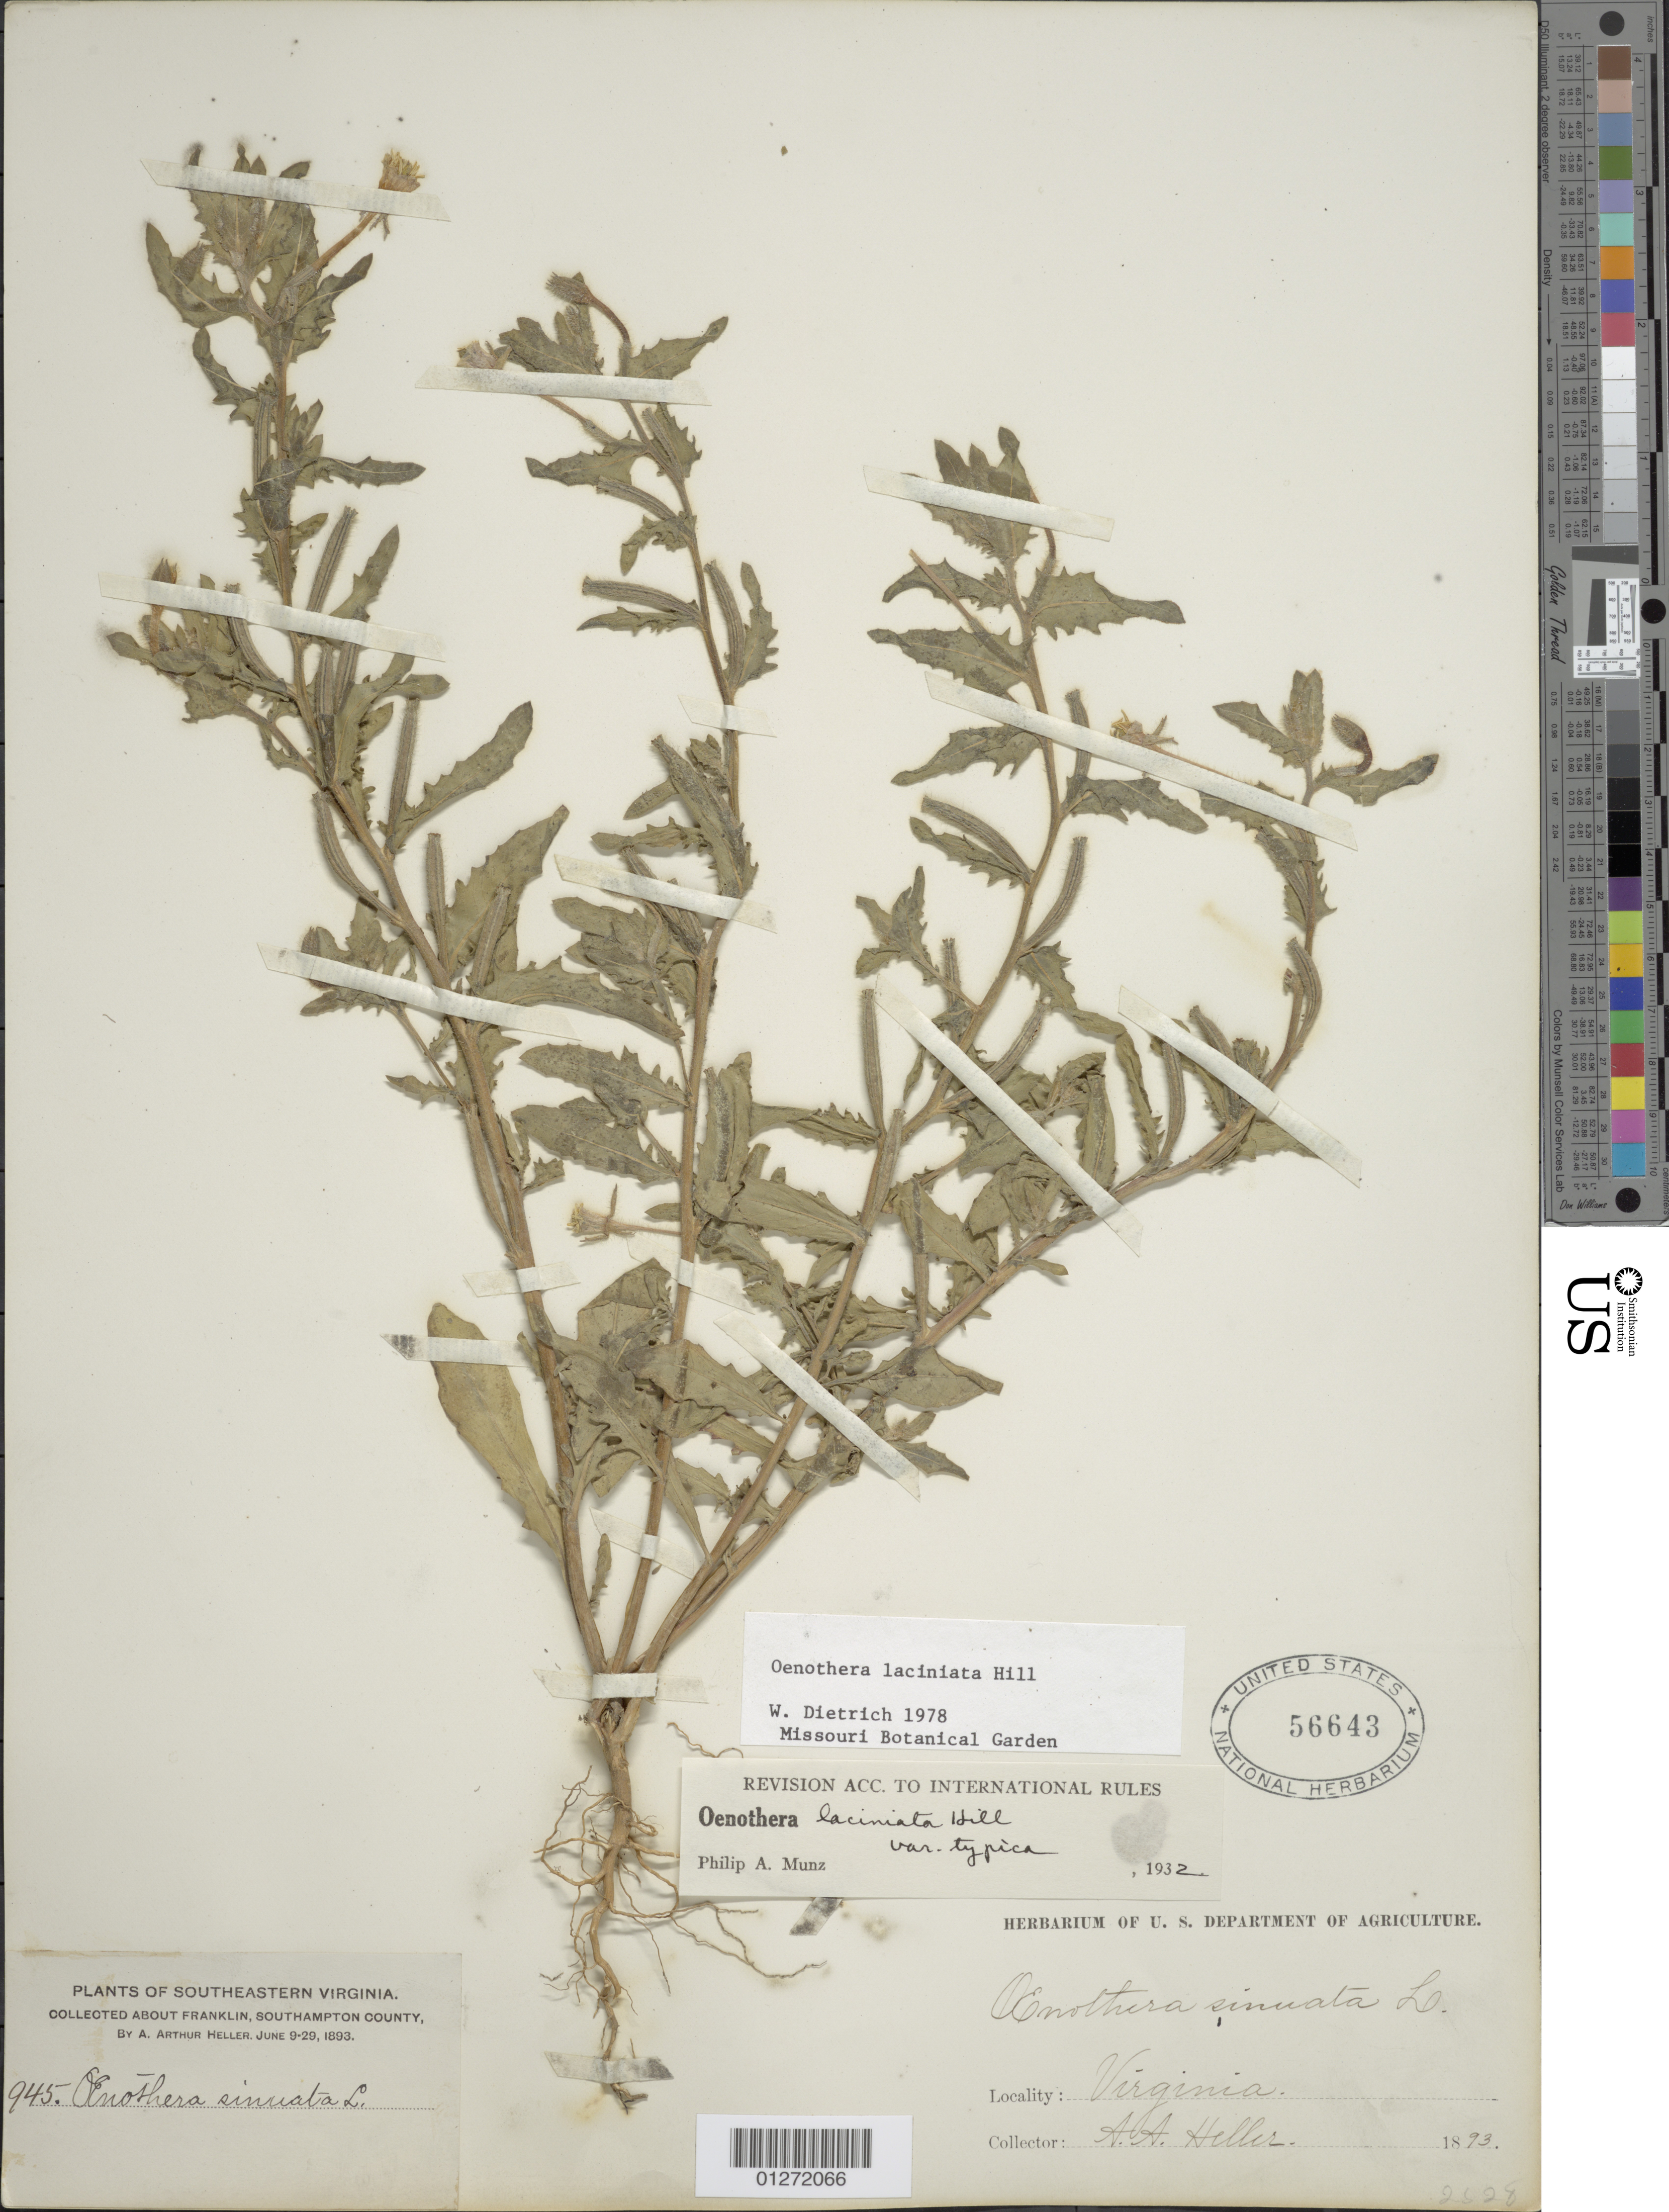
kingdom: Plantae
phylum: Tracheophyta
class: Magnoliopsida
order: Myrtales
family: Onagraceae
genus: Oenothera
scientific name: Oenothera laciniata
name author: Hill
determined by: Dietrich, W.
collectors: A. A. Heller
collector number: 945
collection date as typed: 09 Jun 1893 to 29 Jun 1893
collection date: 1893-06-09/1893-06-29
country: United States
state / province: Virginia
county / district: City of Franklin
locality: Franklin. [within Southampton County]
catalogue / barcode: US 56643